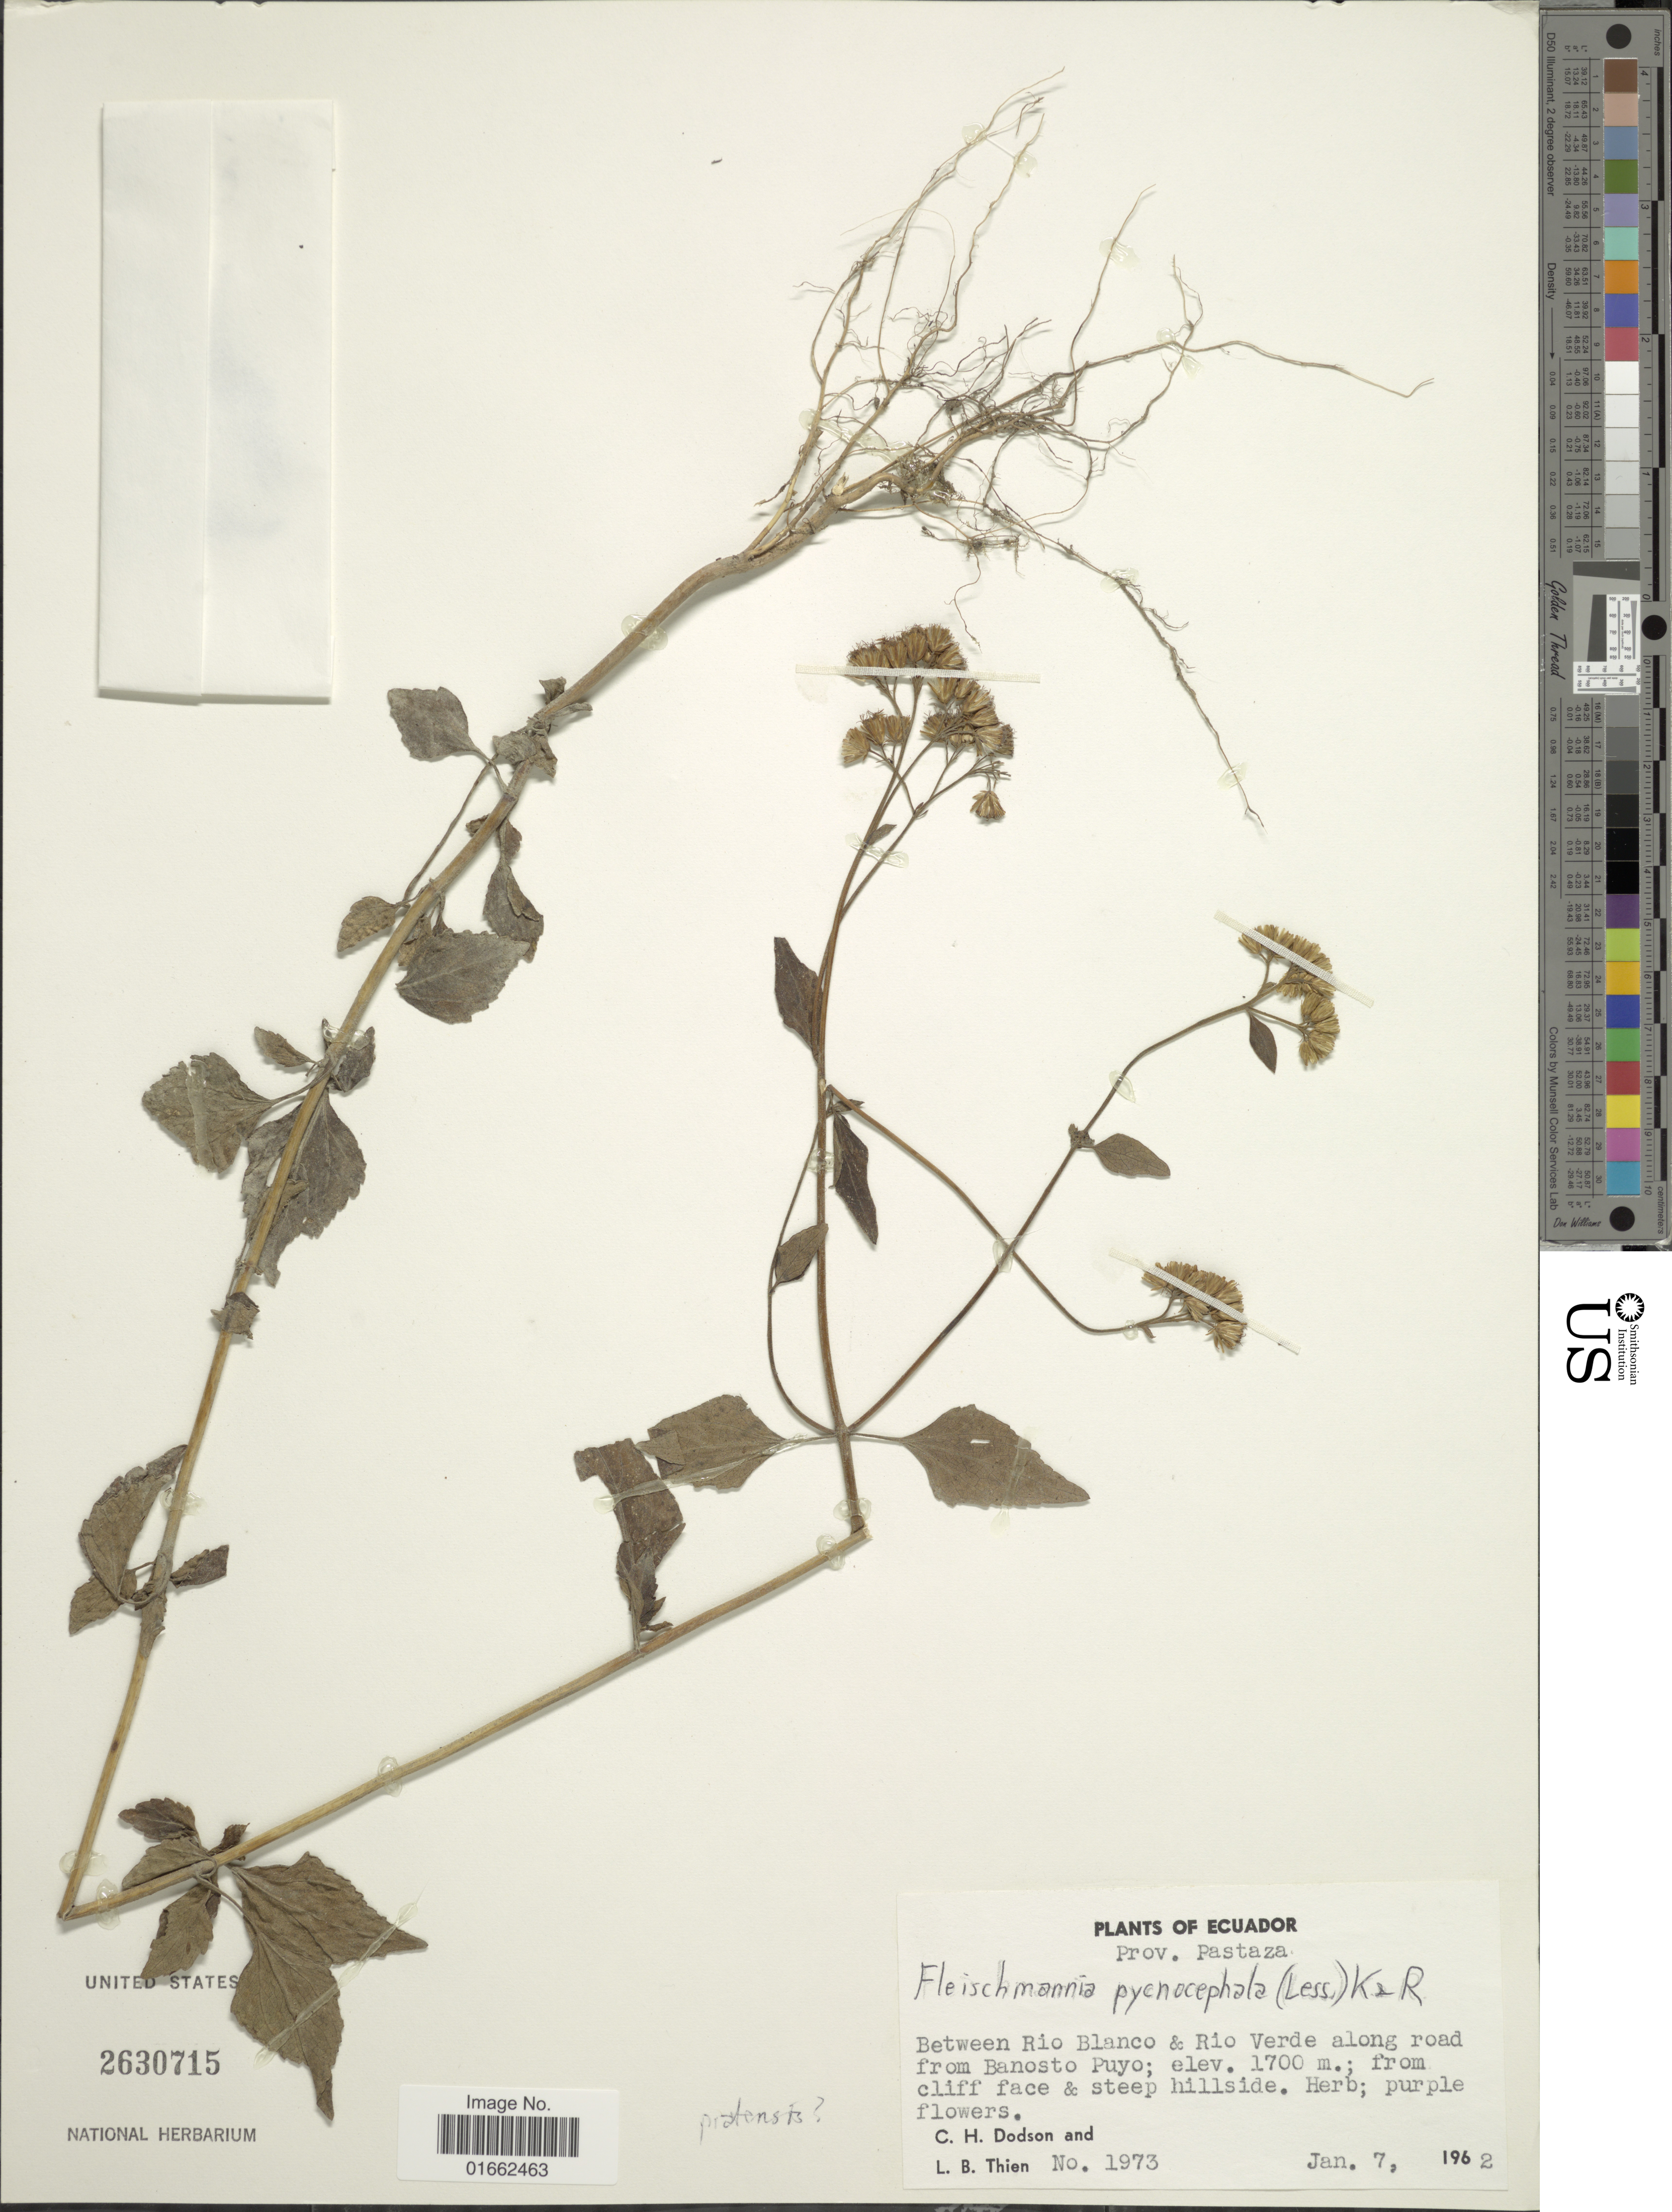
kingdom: Plantae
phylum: Tracheophyta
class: Magnoliopsida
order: Asterales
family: Asteraceae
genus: Fleischmannia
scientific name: Fleischmannia pratensis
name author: (Klatt) R.M. King & H. Rob.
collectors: C. H. Dodson & L. Thien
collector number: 1973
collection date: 1962-01-07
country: Ecuador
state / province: Pastaza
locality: Prov. Pastaza. Between Rio Blanco & Rio Verde along road from Banosto Puyo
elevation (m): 1700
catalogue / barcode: US 2630715